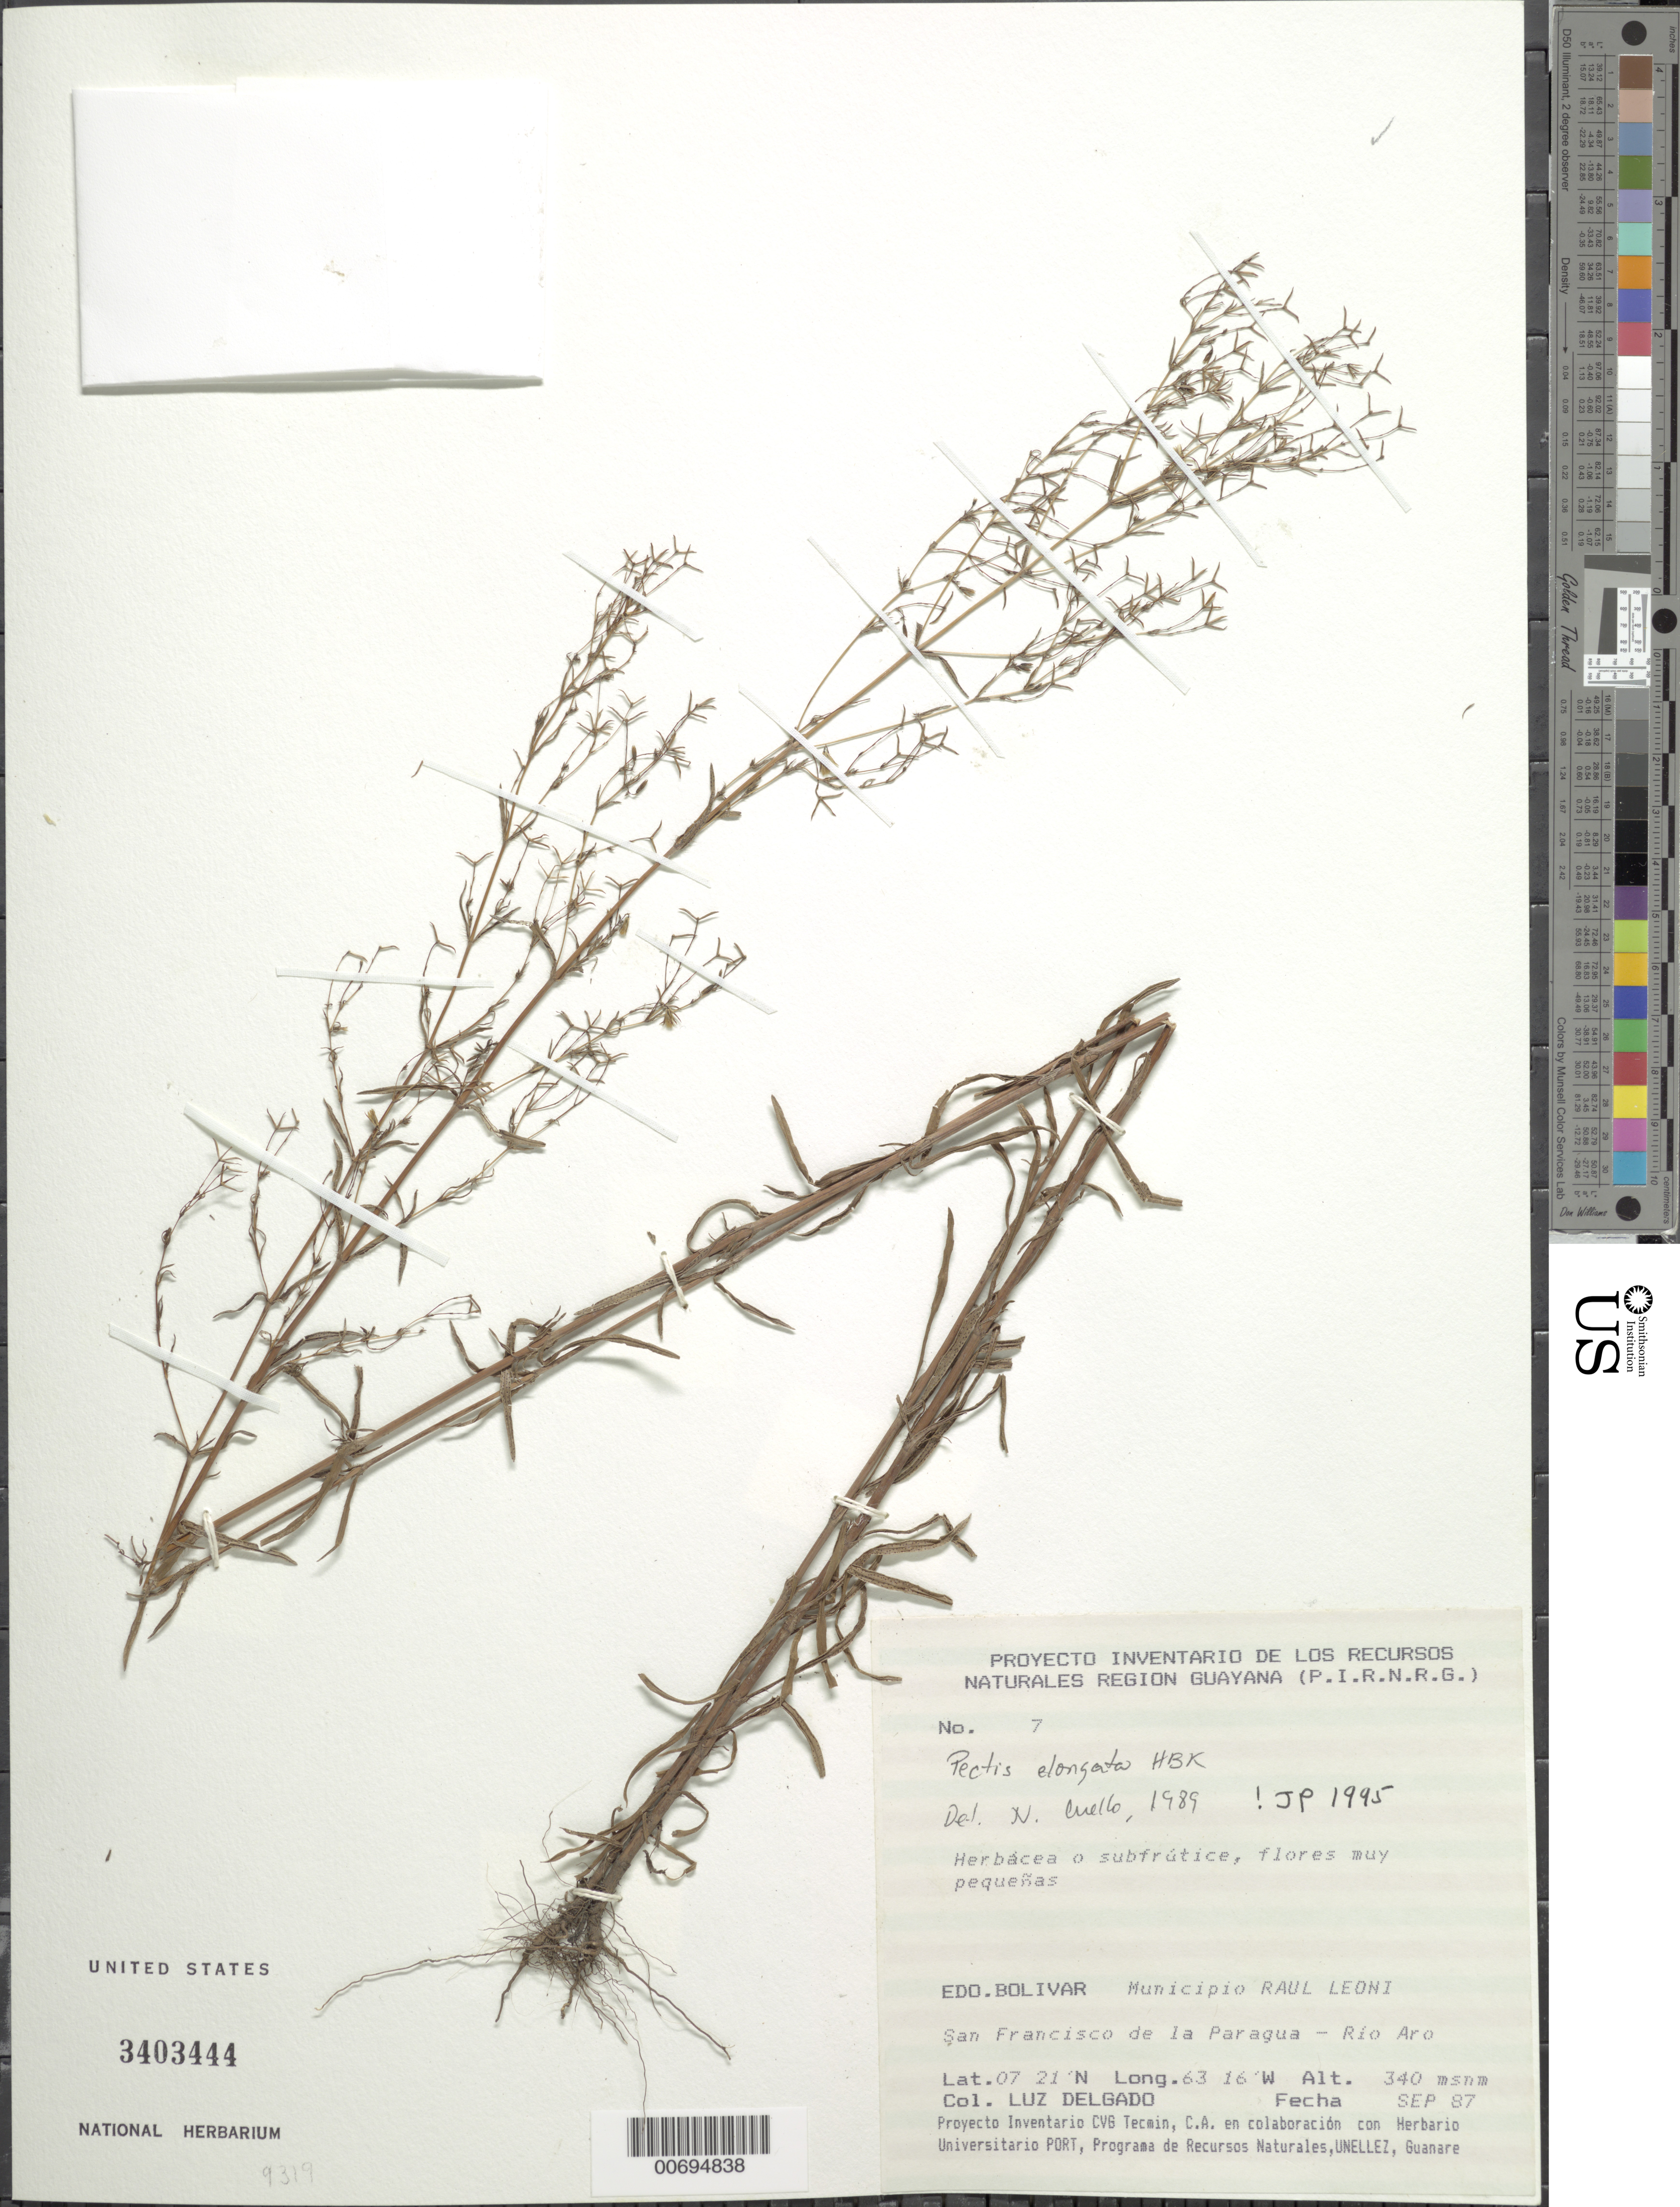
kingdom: Plantae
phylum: Tracheophyta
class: Magnoliopsida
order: Asterales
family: Asteraceae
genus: Pectis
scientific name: Pectis elongata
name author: Kunth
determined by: Pruski, J. F.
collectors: L. Delgado V.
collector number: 7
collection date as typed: Sep-87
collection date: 1987-09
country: Venezuela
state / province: Bolívar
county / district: Angostura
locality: Mun. Raúl Leoni [=Angostura], San Francisco de la Paragua-Rio Aro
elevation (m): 340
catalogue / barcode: US 3403444